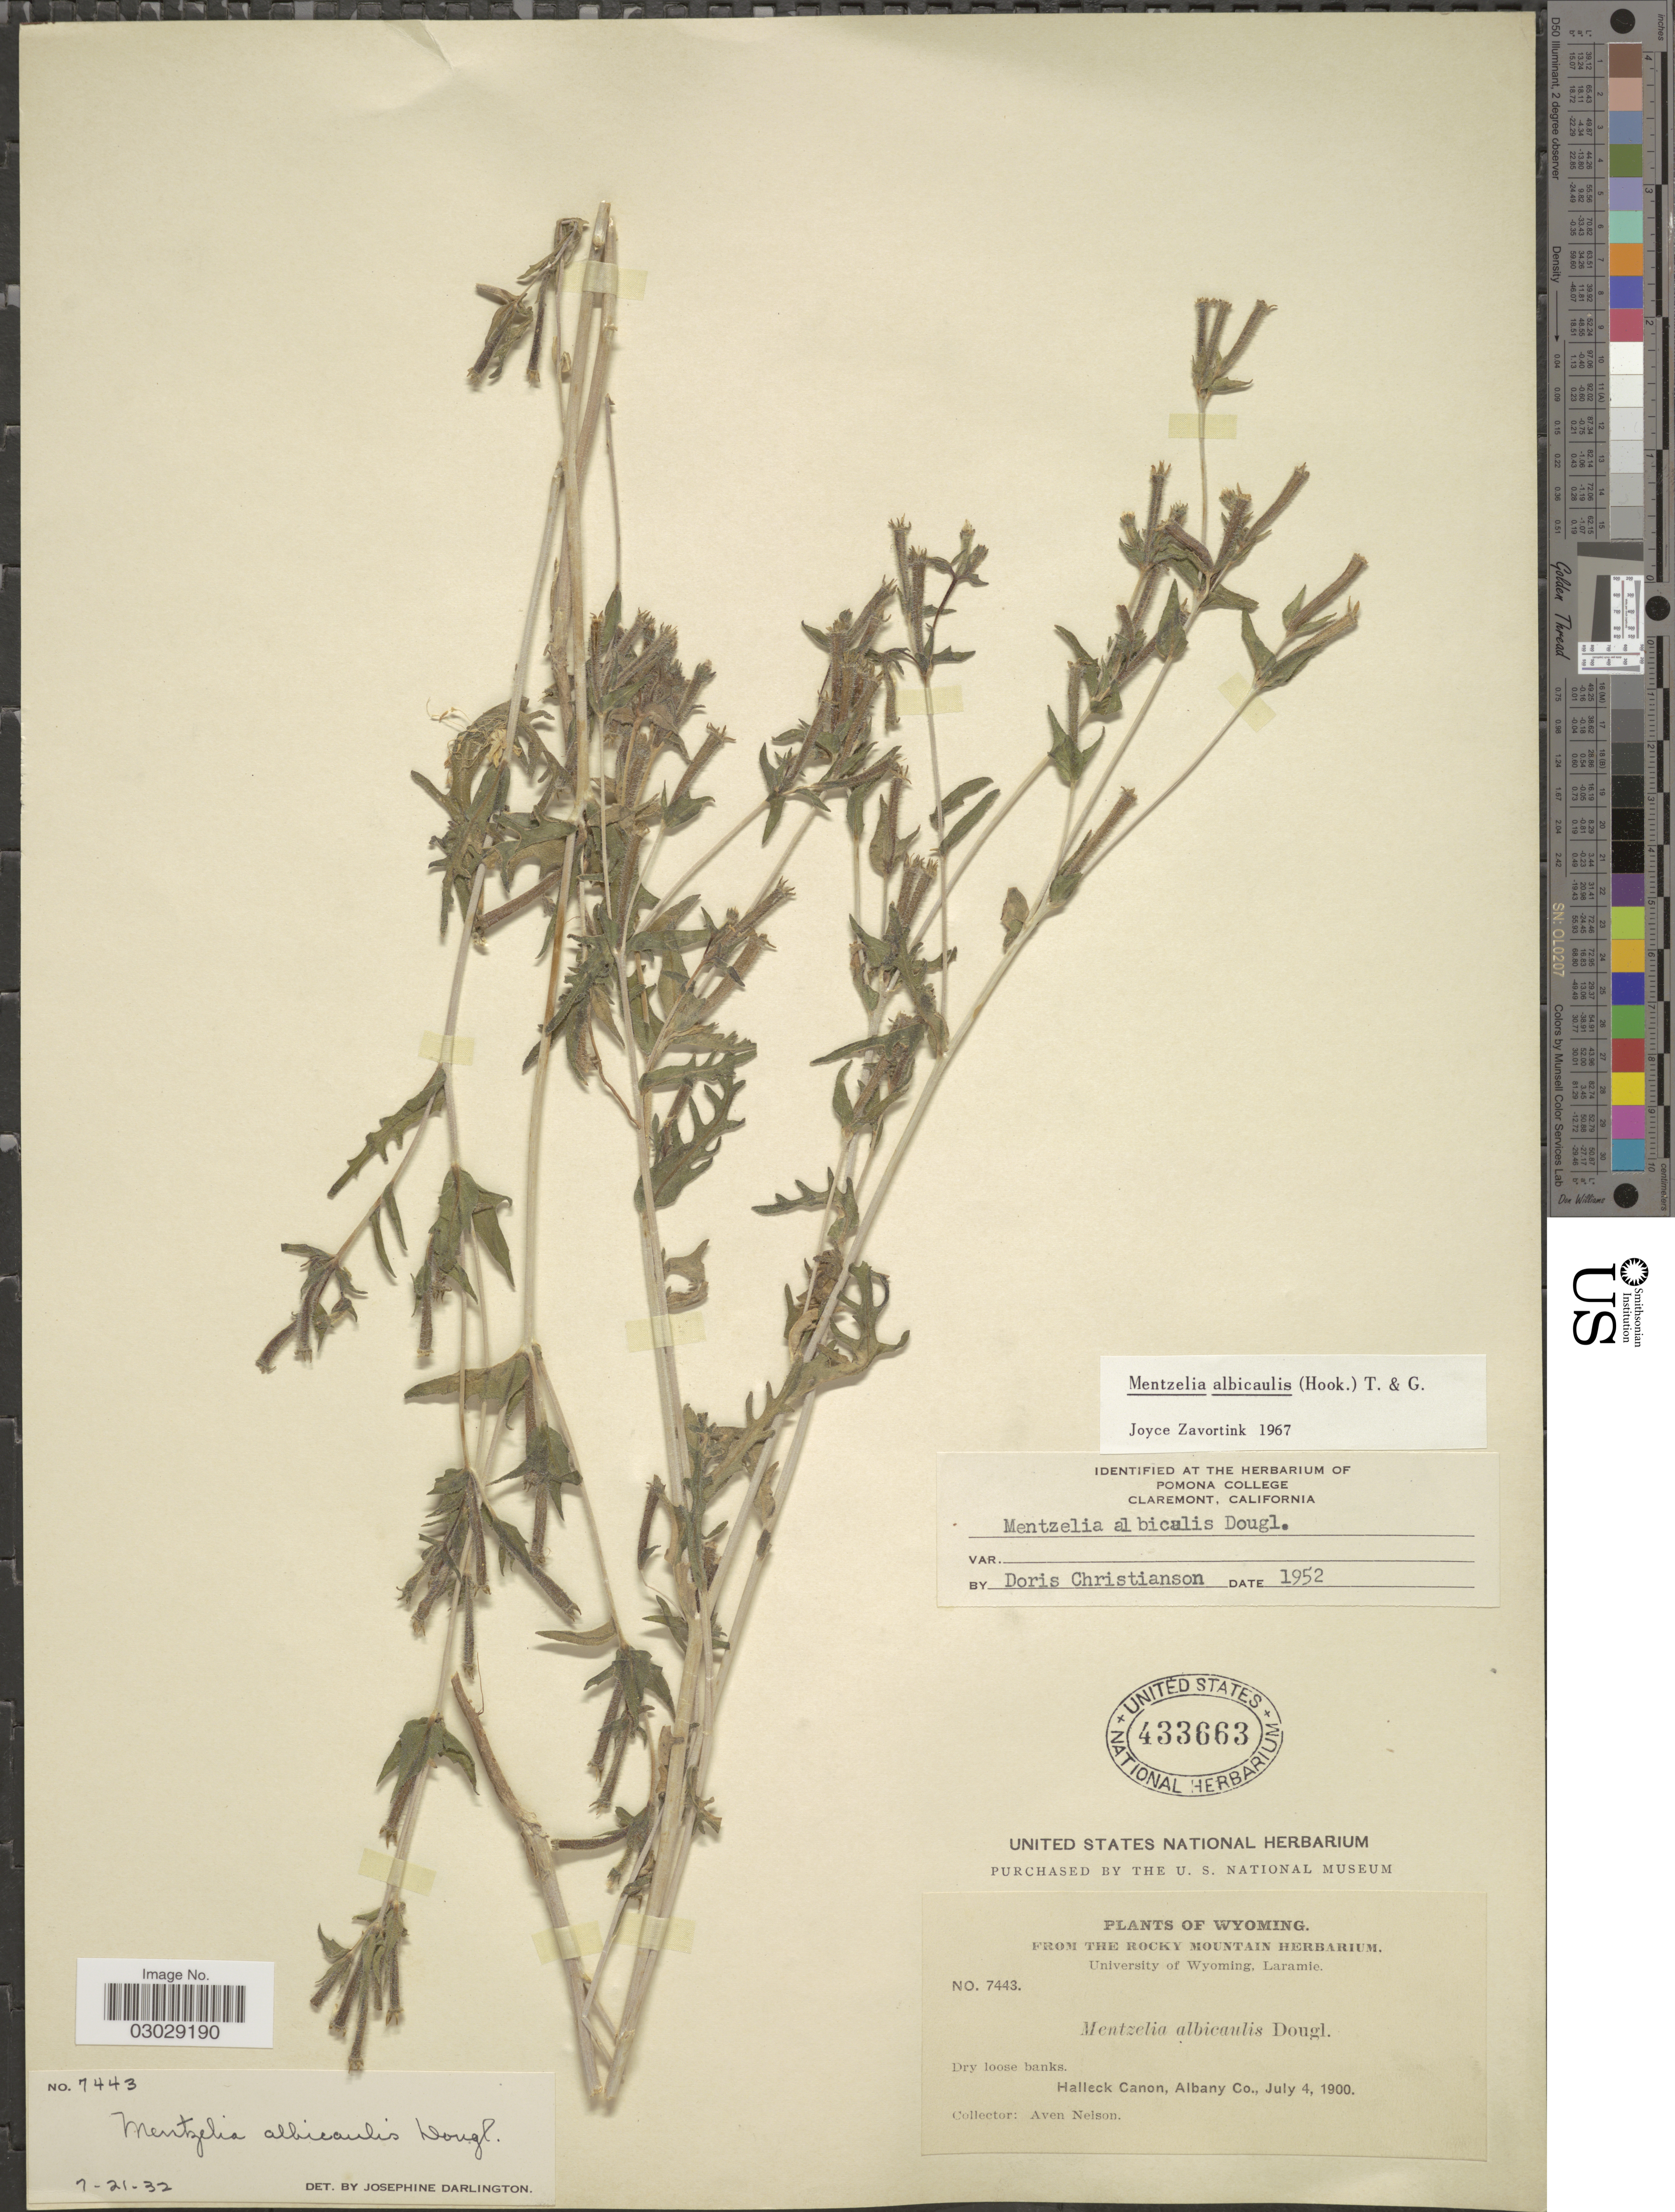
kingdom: Plantae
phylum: Tracheophyta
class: Magnoliopsida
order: Cornales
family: Loasaceae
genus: Mentzelia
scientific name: Mentzelia albicaulis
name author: (Douglas ex Hook.) Douglas ex Torr. & A. Gray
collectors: A. Nelson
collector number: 7443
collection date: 1900-07-04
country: United States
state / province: Wyoming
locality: Dry loose banks. Halleck Canon, Albany Co.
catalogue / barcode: US 433663